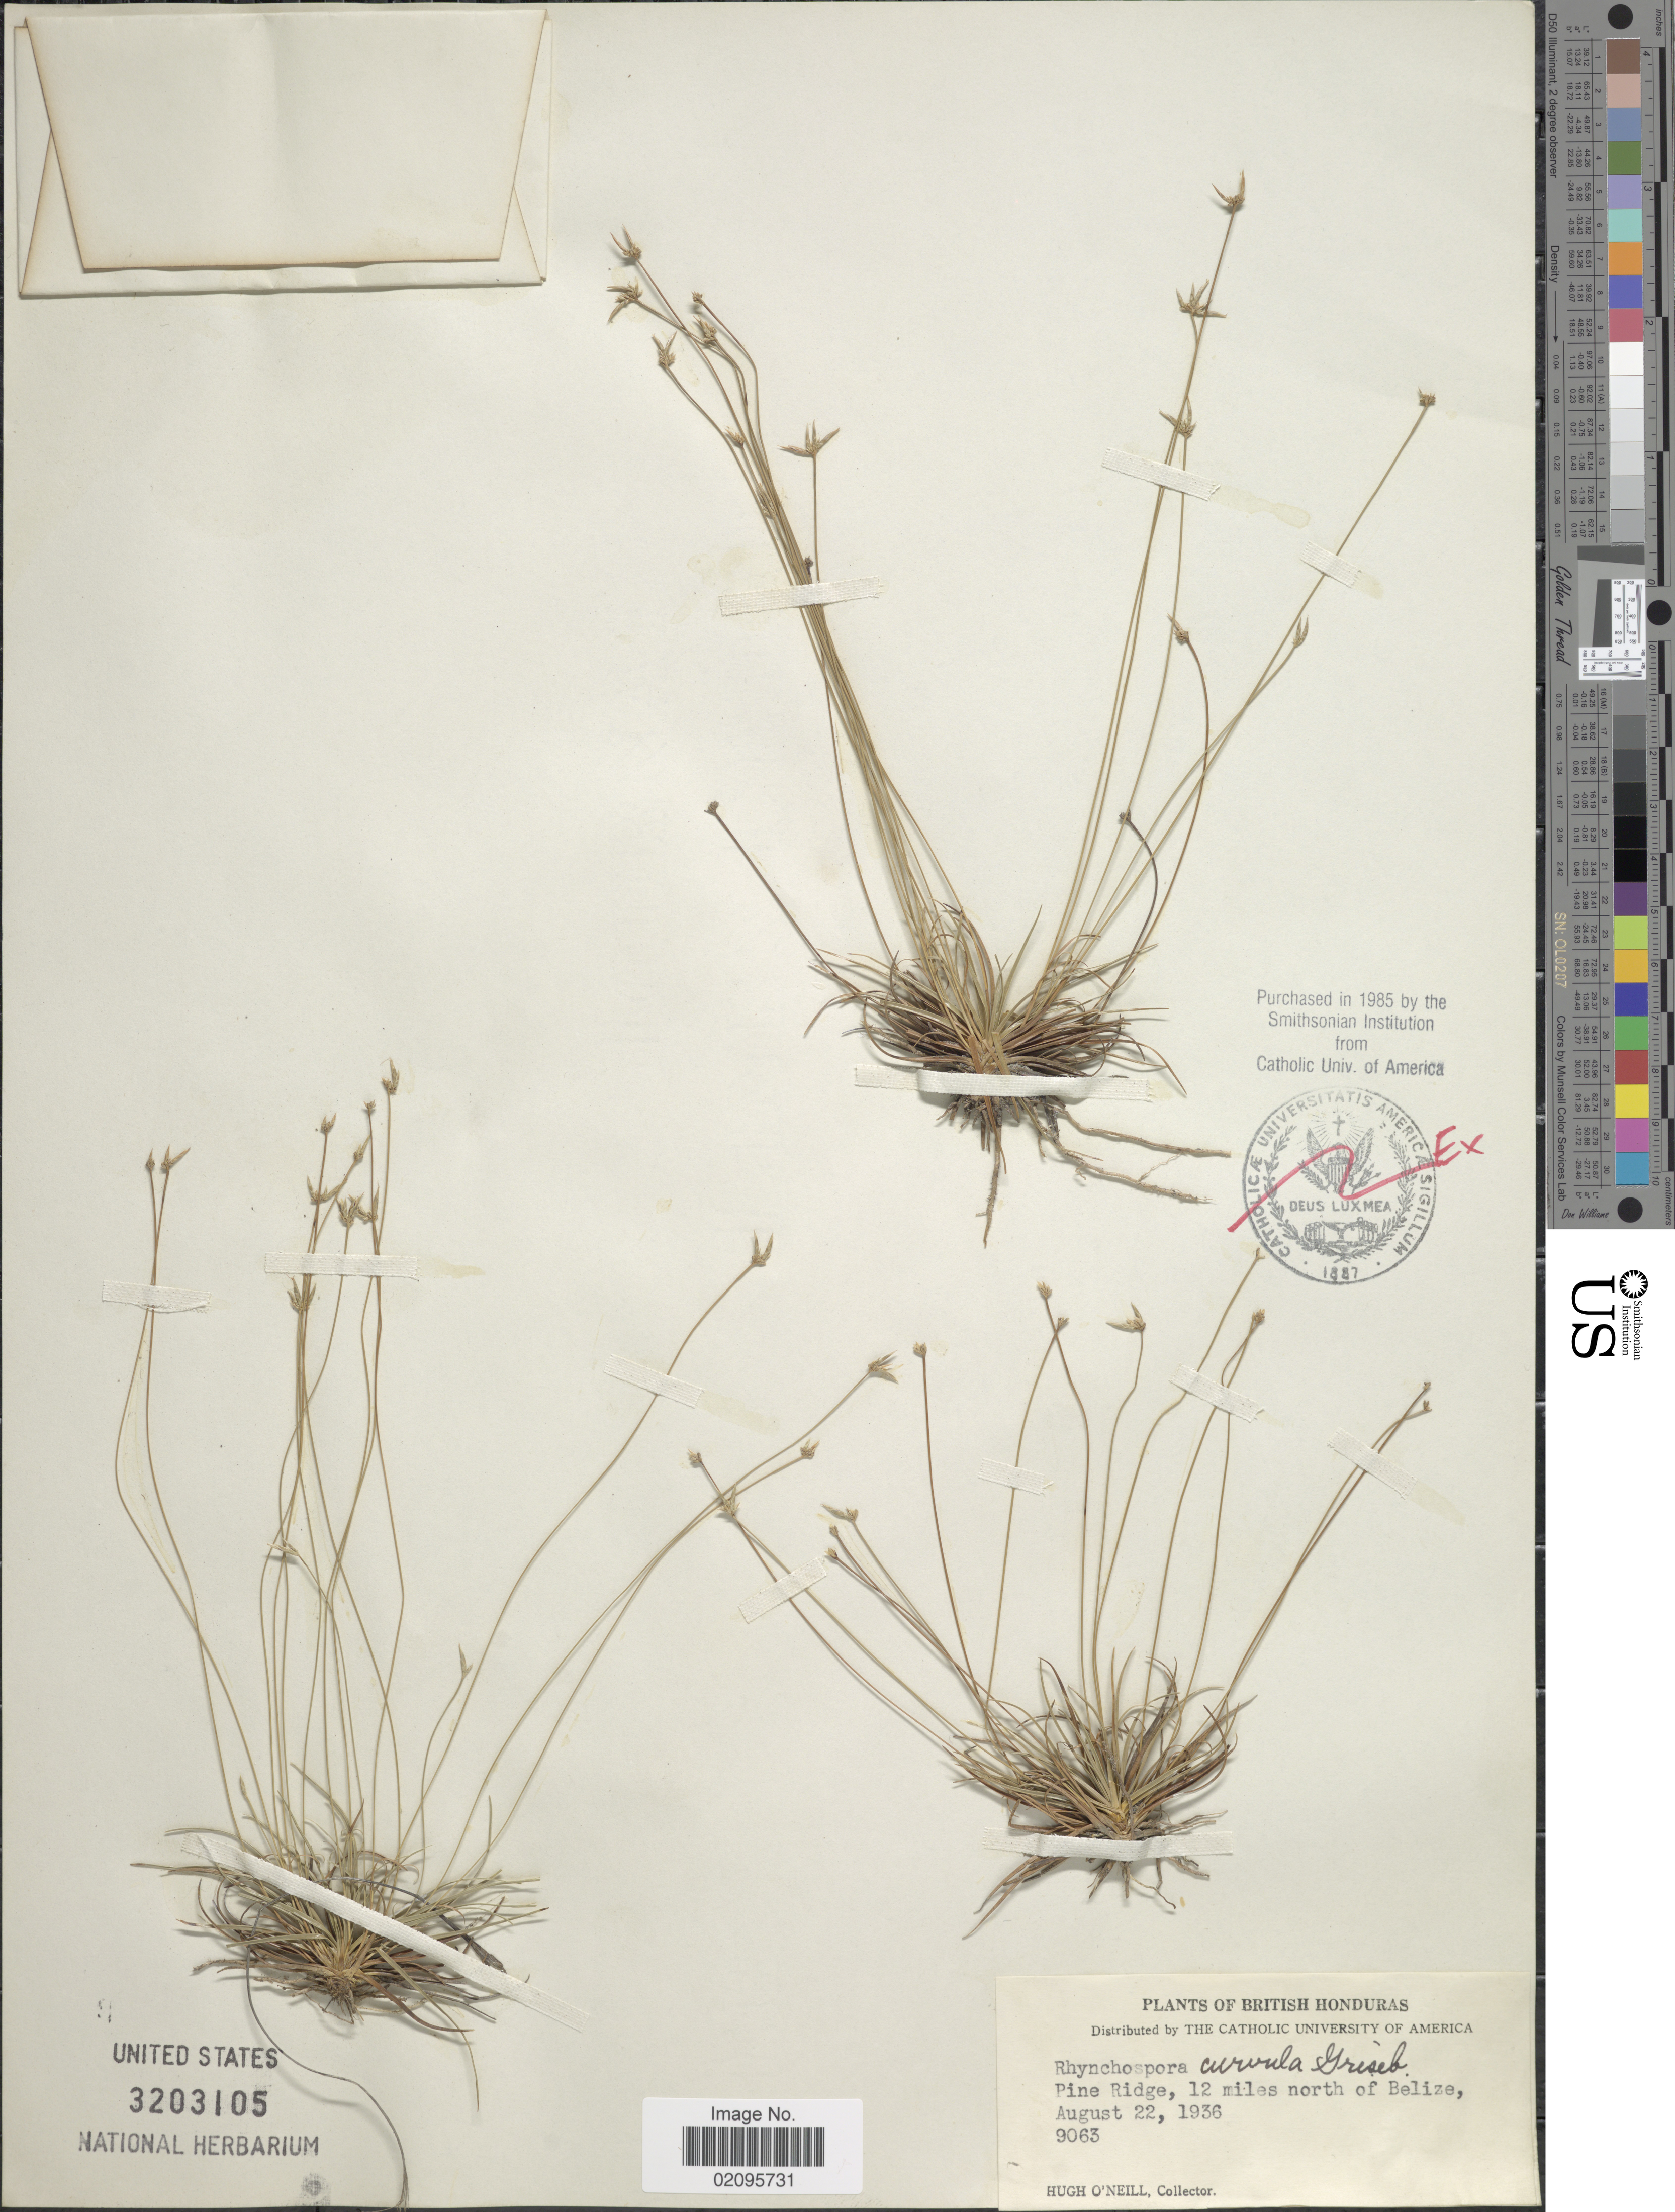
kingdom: Plantae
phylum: Tracheophyta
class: Liliopsida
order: Poales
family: Cyperaceae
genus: Rhynchospora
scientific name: Rhynchospora curtissii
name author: Britton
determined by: Alves, K.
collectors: H. O'Neill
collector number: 9063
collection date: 1936-08-22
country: Belize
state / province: Belize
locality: British Honduras, Pine Ridge, 12 miles north of Belize.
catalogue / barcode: US 3203105